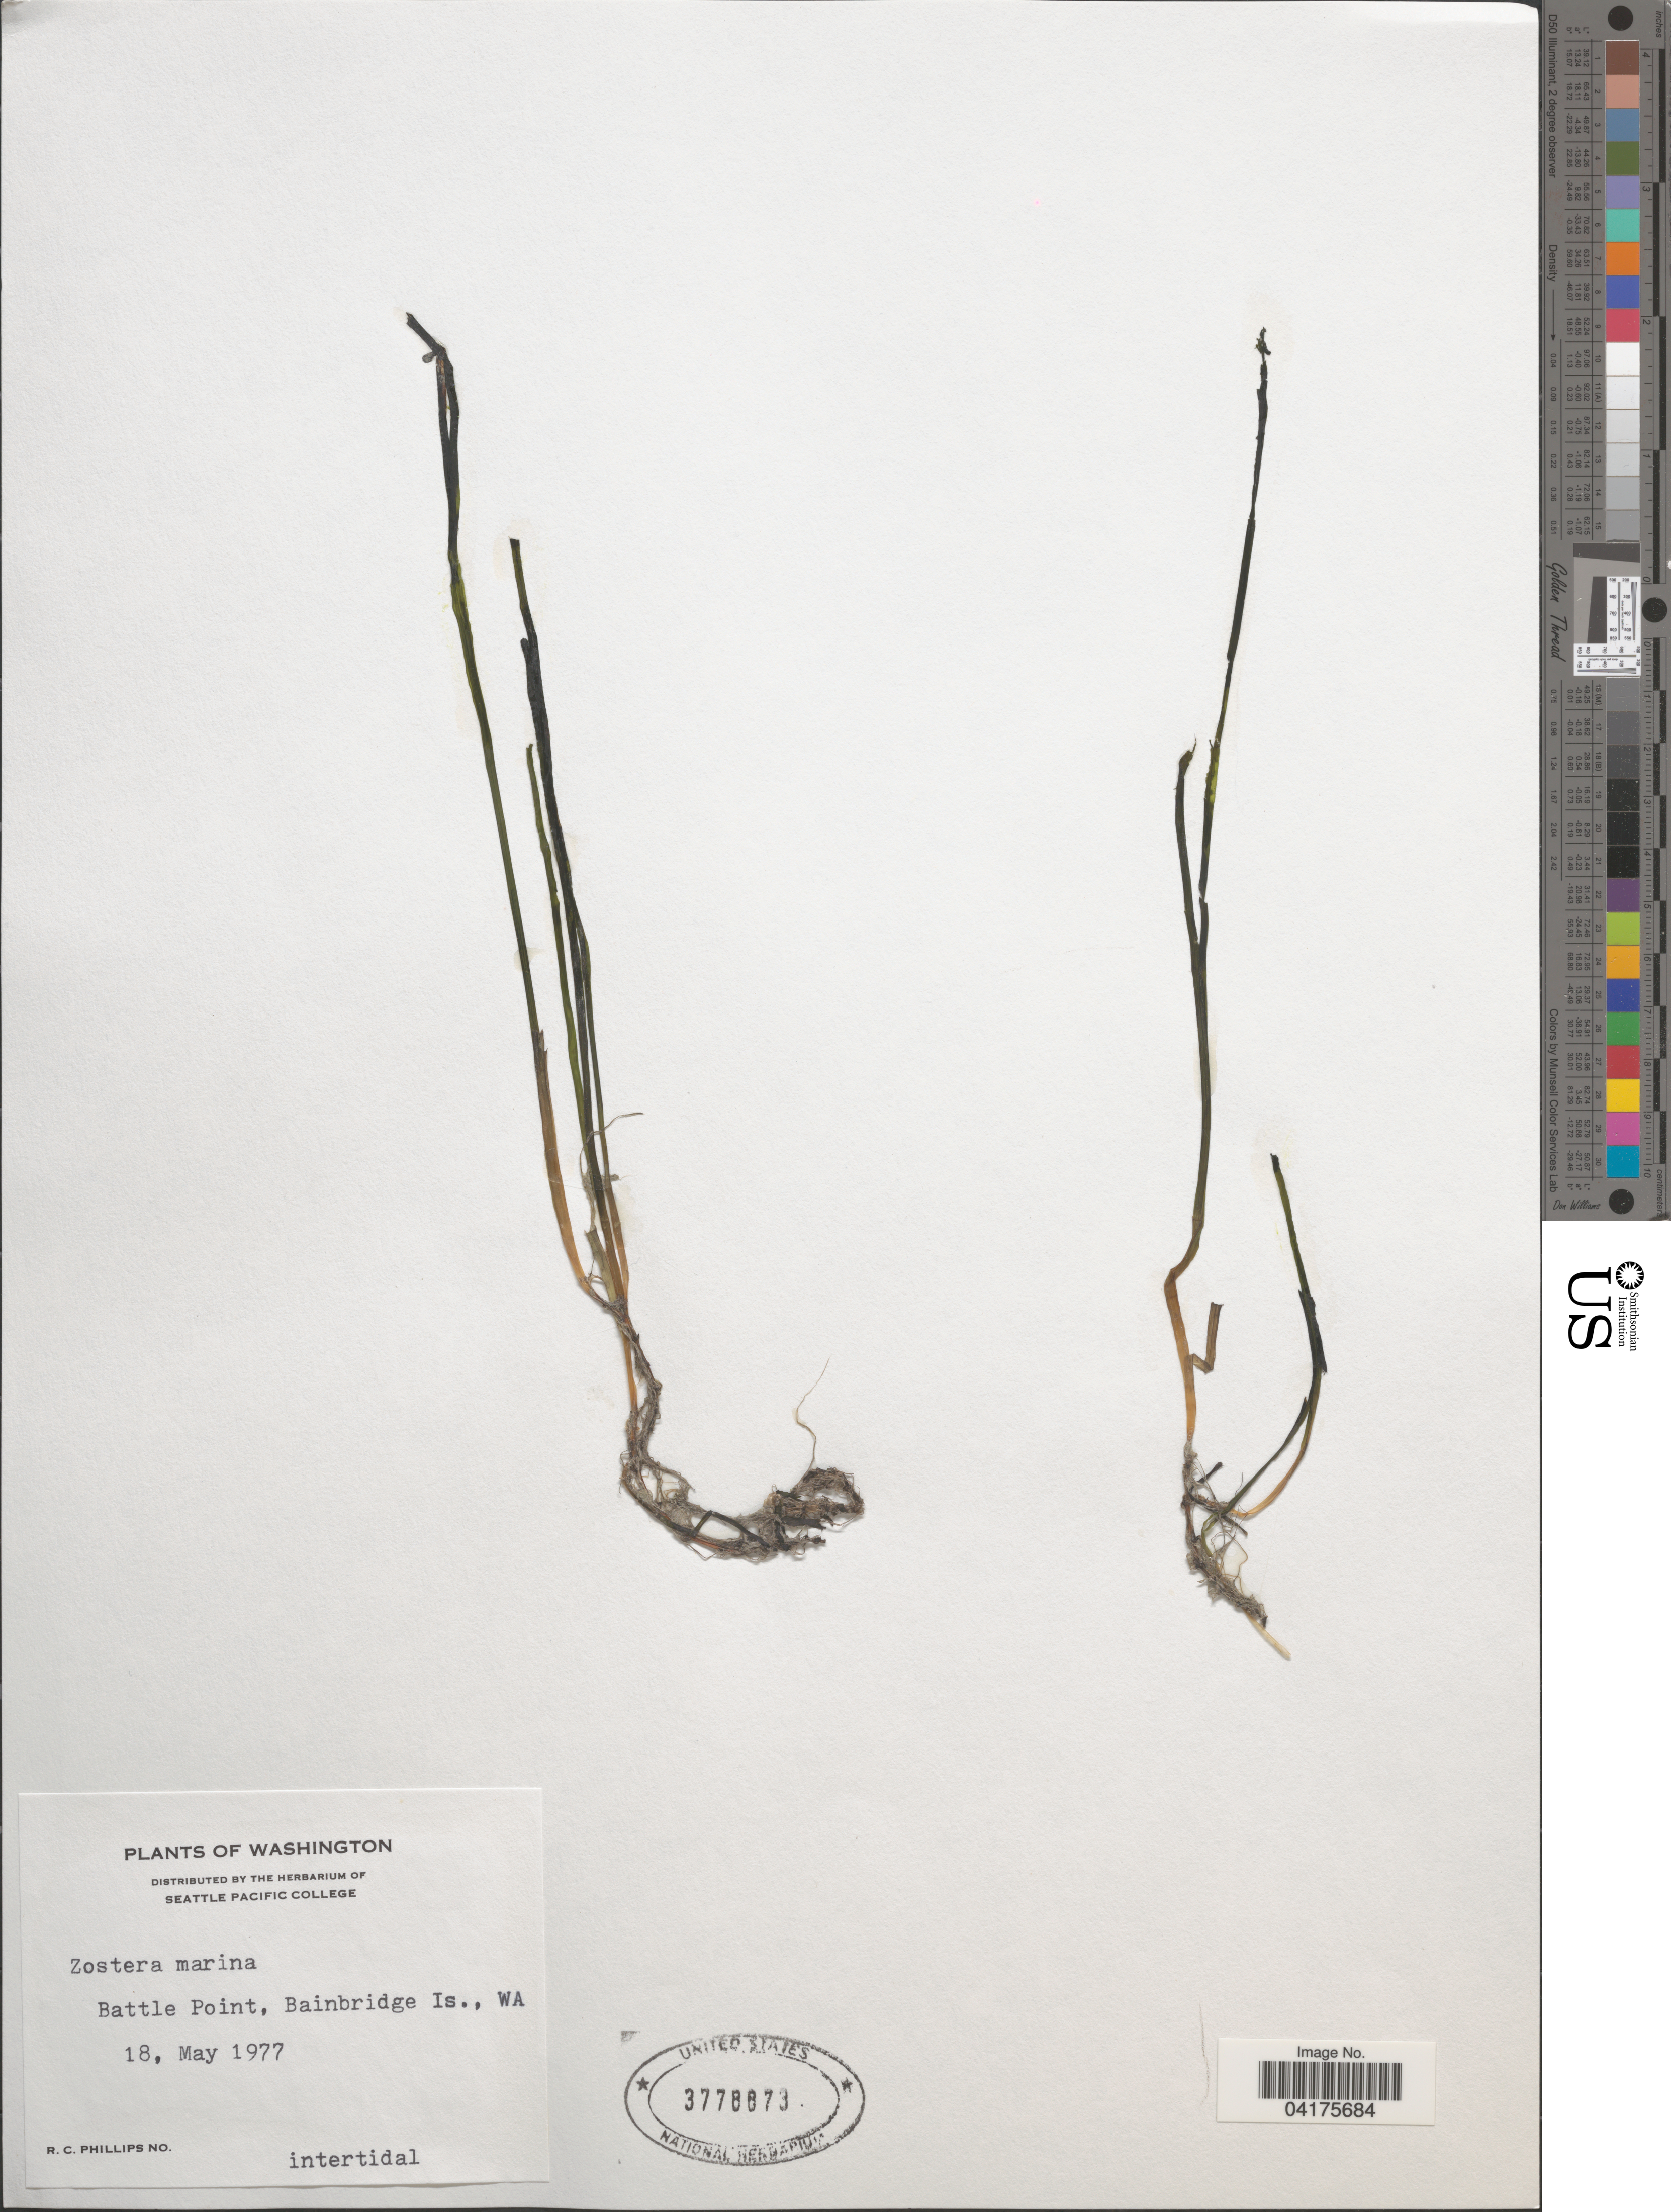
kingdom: Plantae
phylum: Tracheophyta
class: Liliopsida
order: Alismatales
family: Zosteraceae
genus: Zostera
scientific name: Zostera marina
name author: L.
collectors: R. C. Phillips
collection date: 1977-05-18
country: United States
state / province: Washington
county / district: Kitsap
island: Bainbridge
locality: Battle Point, Bainbridge Is.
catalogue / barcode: US 3778873